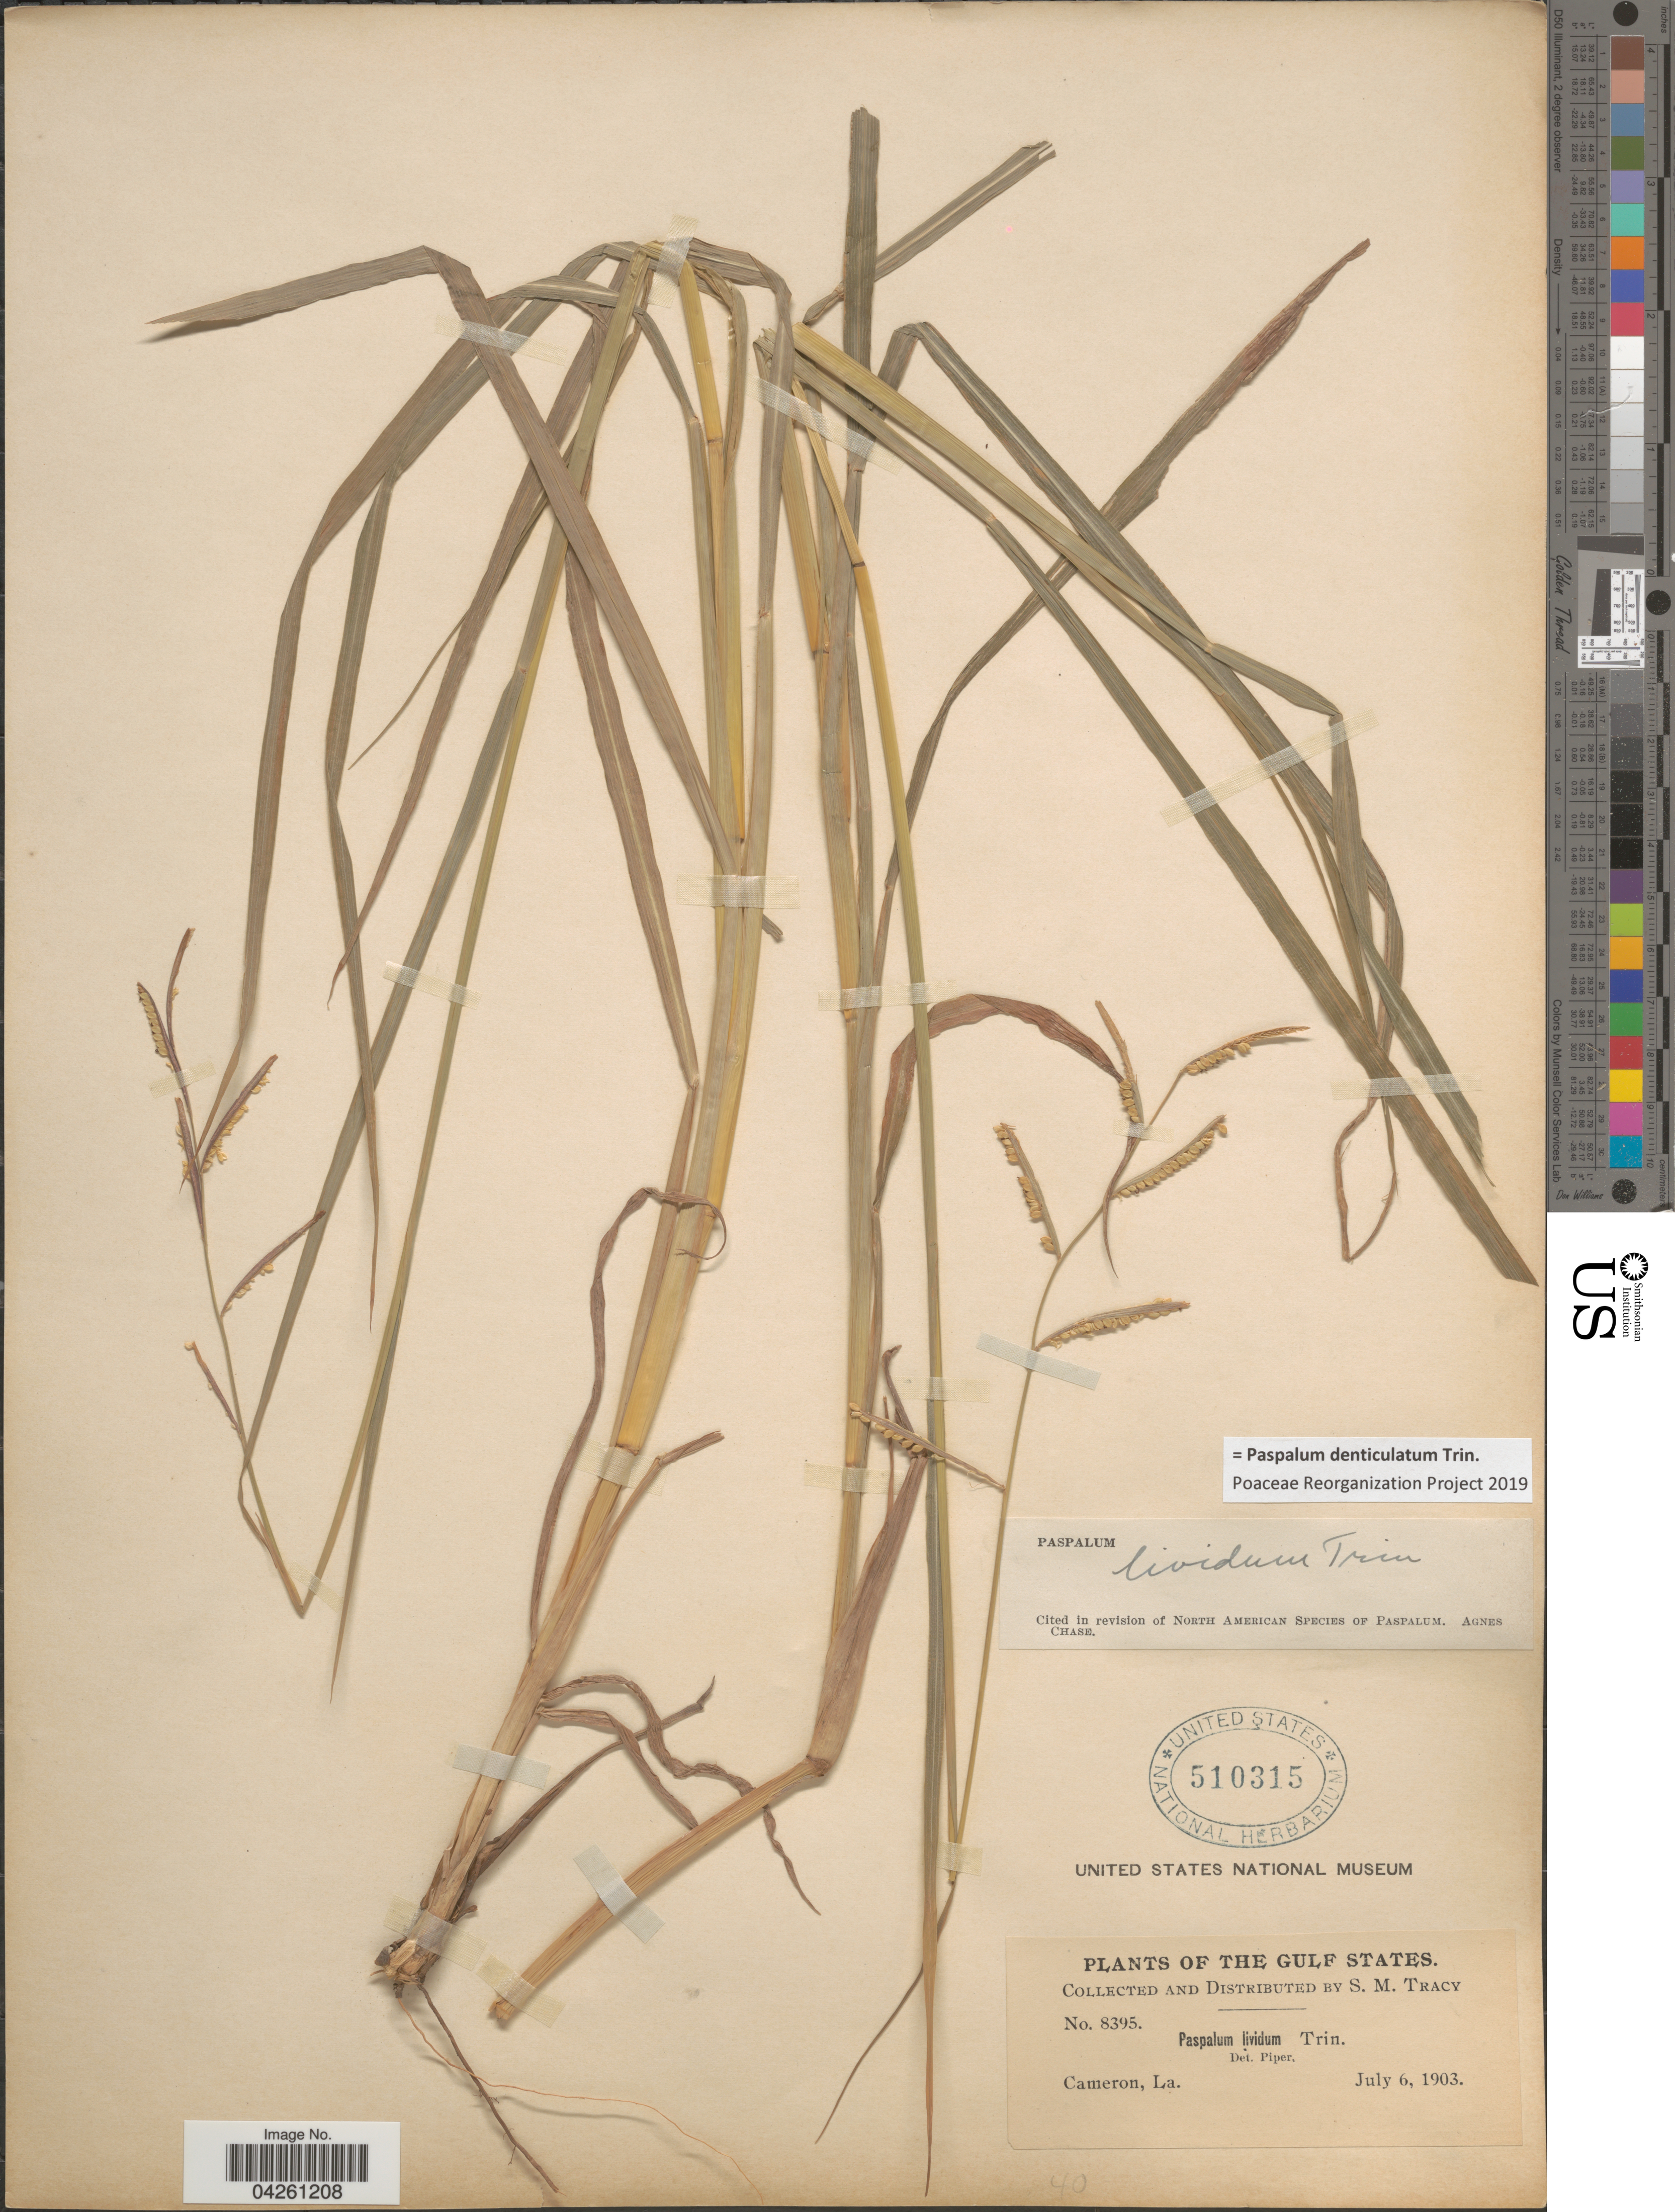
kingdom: Plantae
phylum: Tracheophyta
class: Liliopsida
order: Poales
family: Poaceae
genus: Paspalum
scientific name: Paspalum denticulatum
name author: Trin.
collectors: S. M. Tracy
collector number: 8395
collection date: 1903-07-06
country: United States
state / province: Louisiana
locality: Gulf States. Cameron.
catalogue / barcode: US 510315